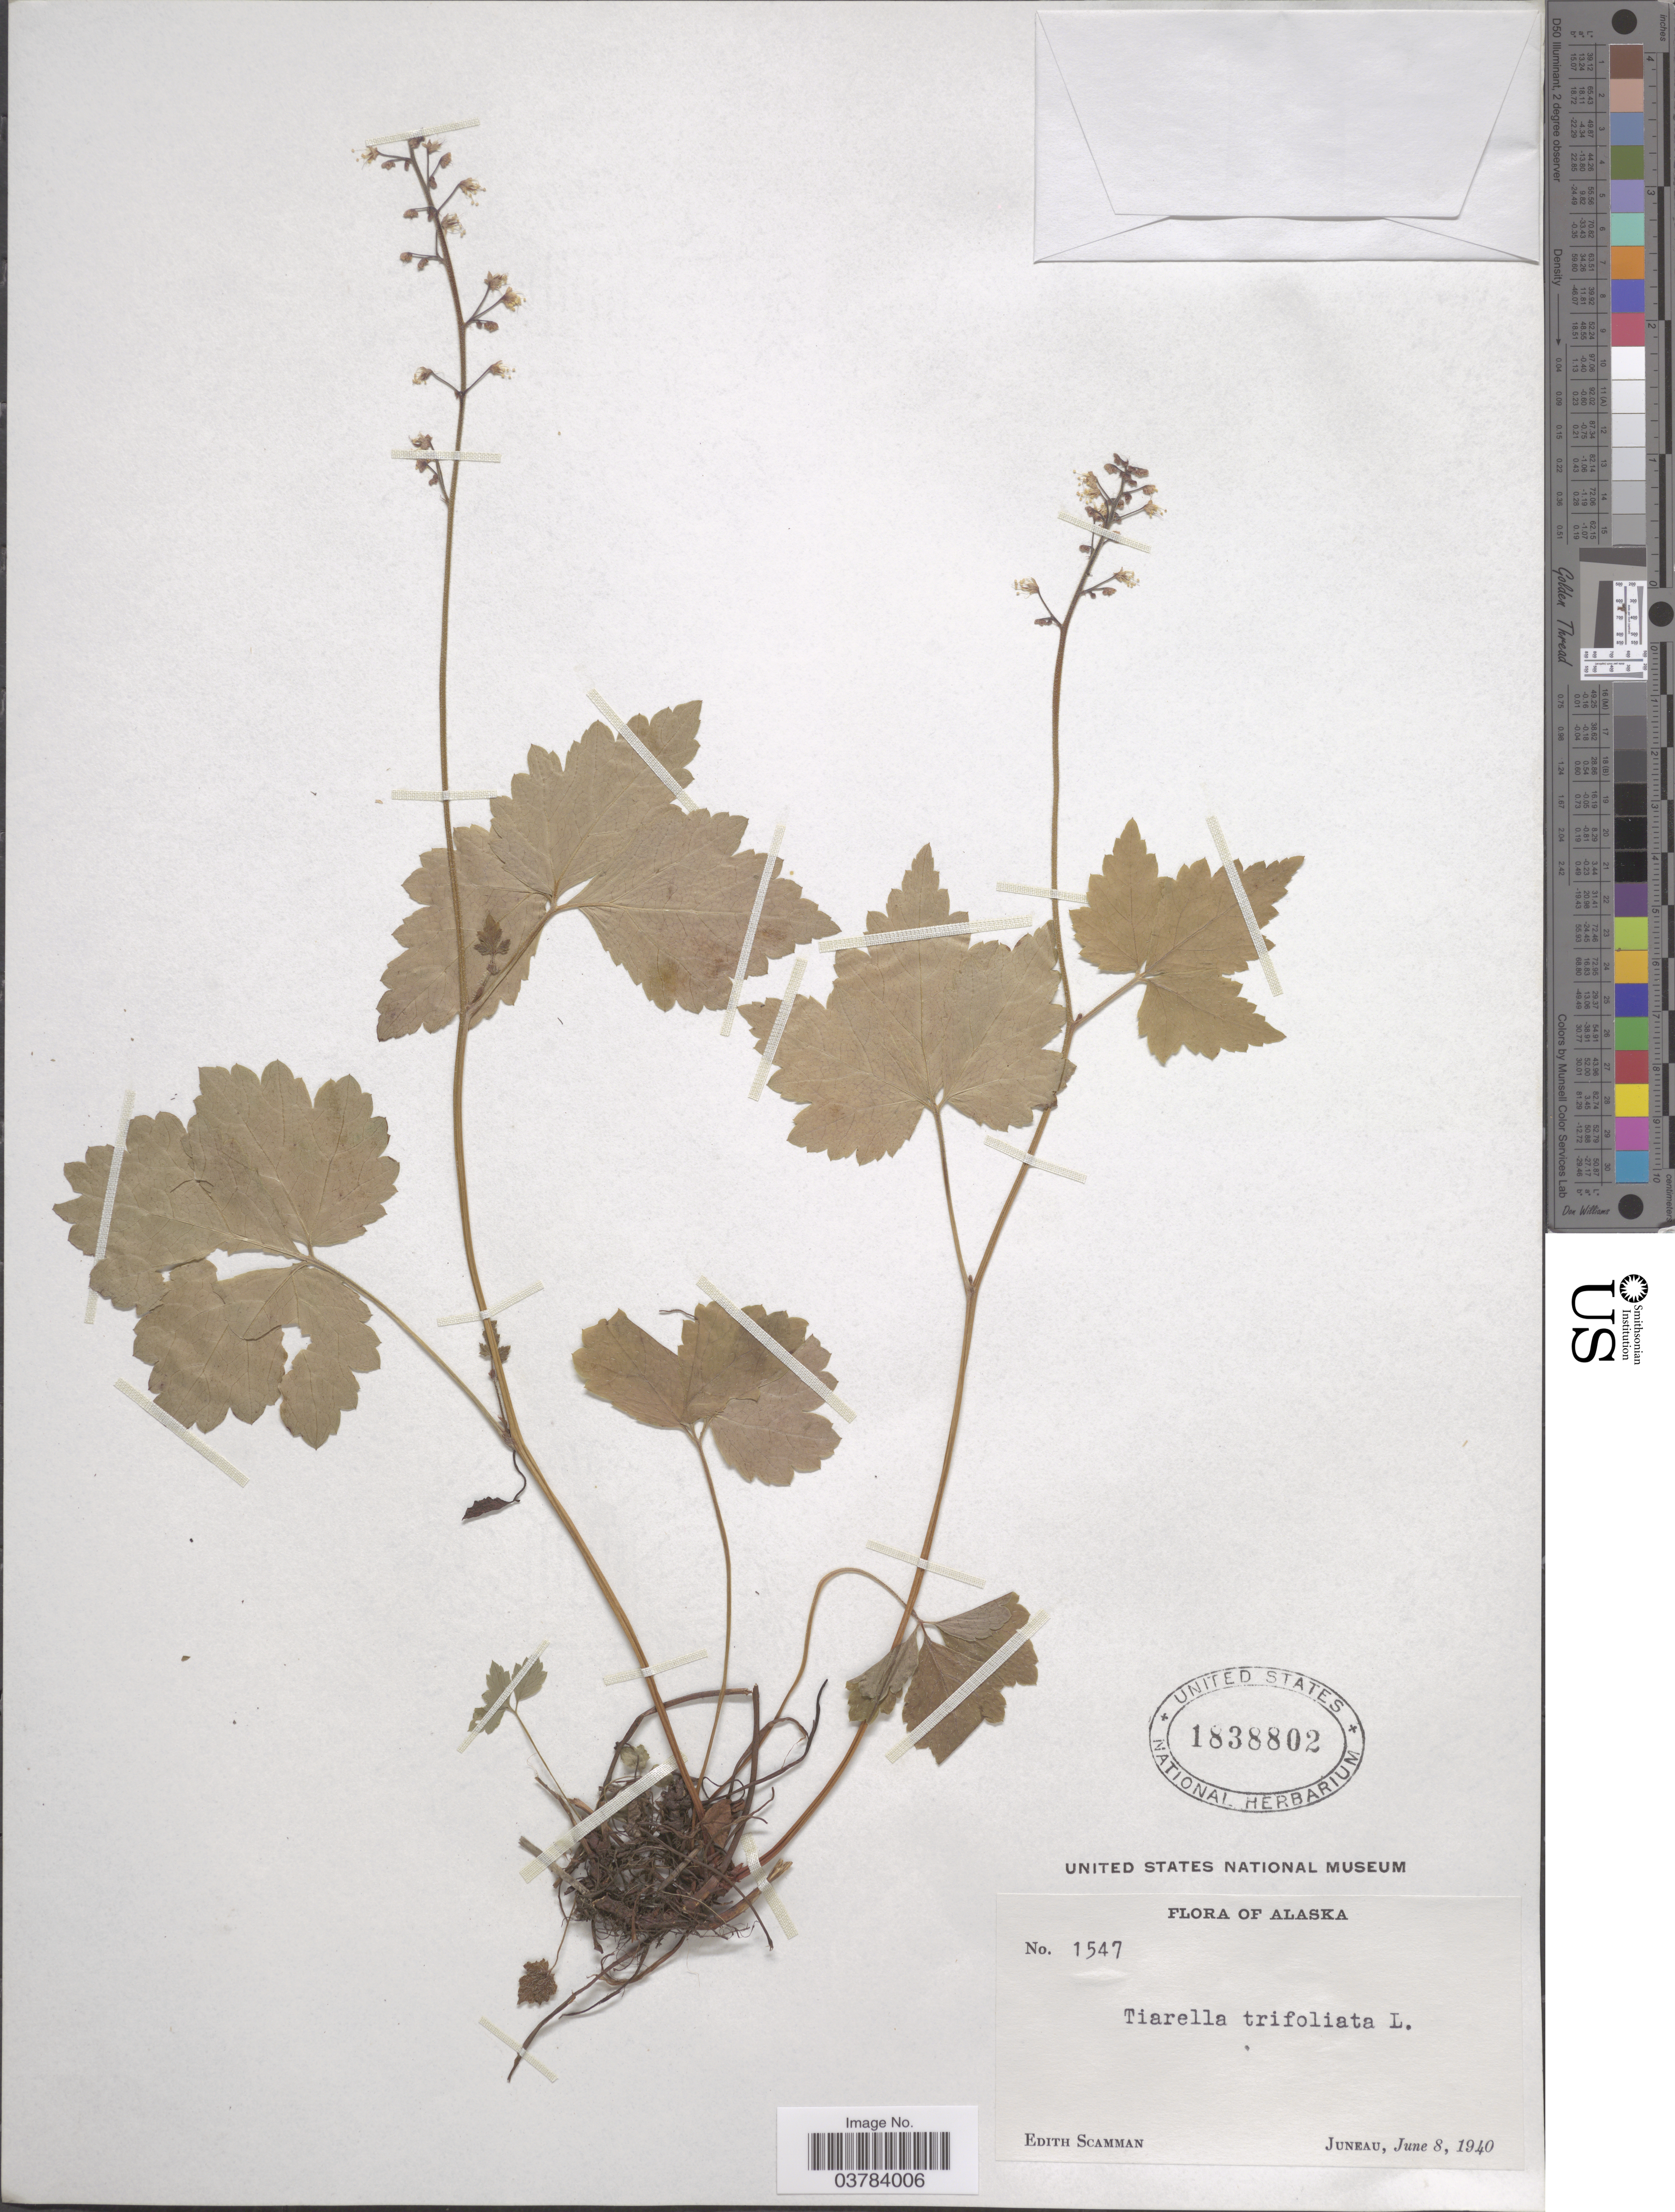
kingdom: Plantae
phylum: Tracheophyta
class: Magnoliopsida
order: Saxifragales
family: Saxifragaceae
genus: Tiarella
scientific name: Tiarella trifoliata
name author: L.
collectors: E. Scamman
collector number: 1547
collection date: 1940-06-08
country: United States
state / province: Alaska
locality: Juneau.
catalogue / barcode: US 1838802